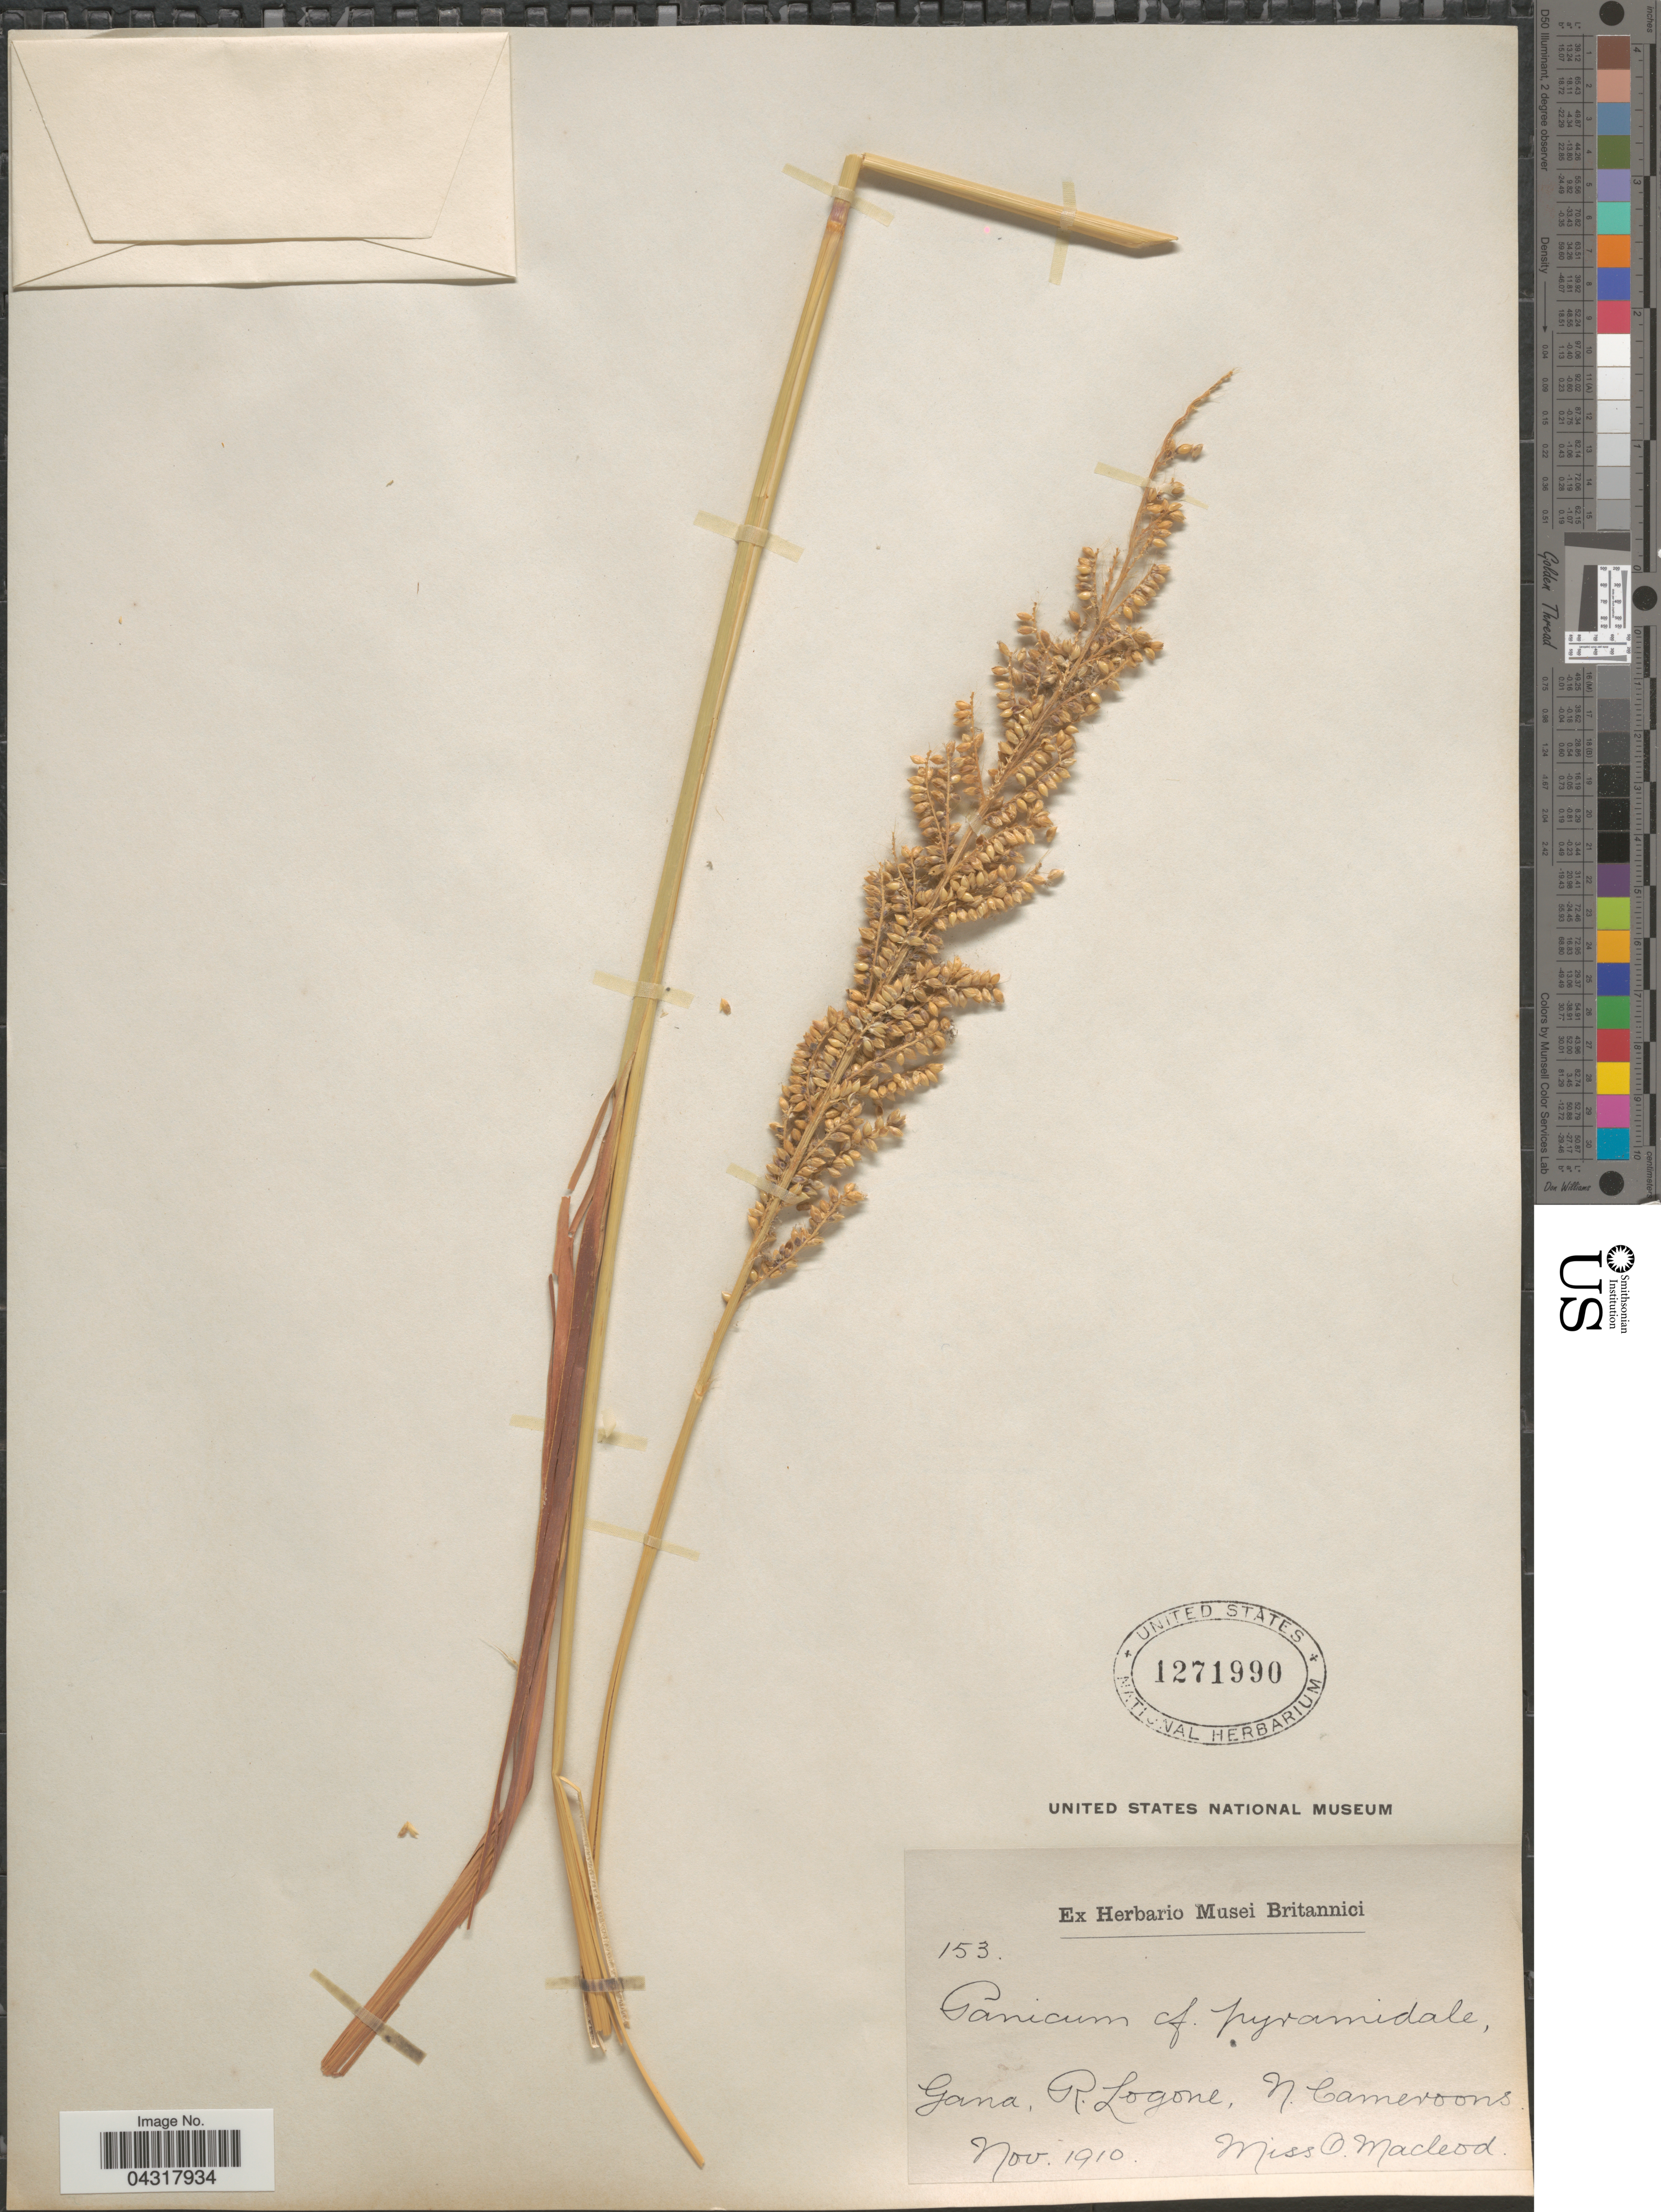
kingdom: Plantae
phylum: Tracheophyta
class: Liliopsida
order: Poales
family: Poaceae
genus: Echinochloa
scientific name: Echinochloa pyramidalis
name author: (Lam.) Hitchc. & Chase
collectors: O. Macleod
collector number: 153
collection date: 1910-11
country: Cameroon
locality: Gana, R. Logone, N. Cameroons.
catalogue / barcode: US 1271990